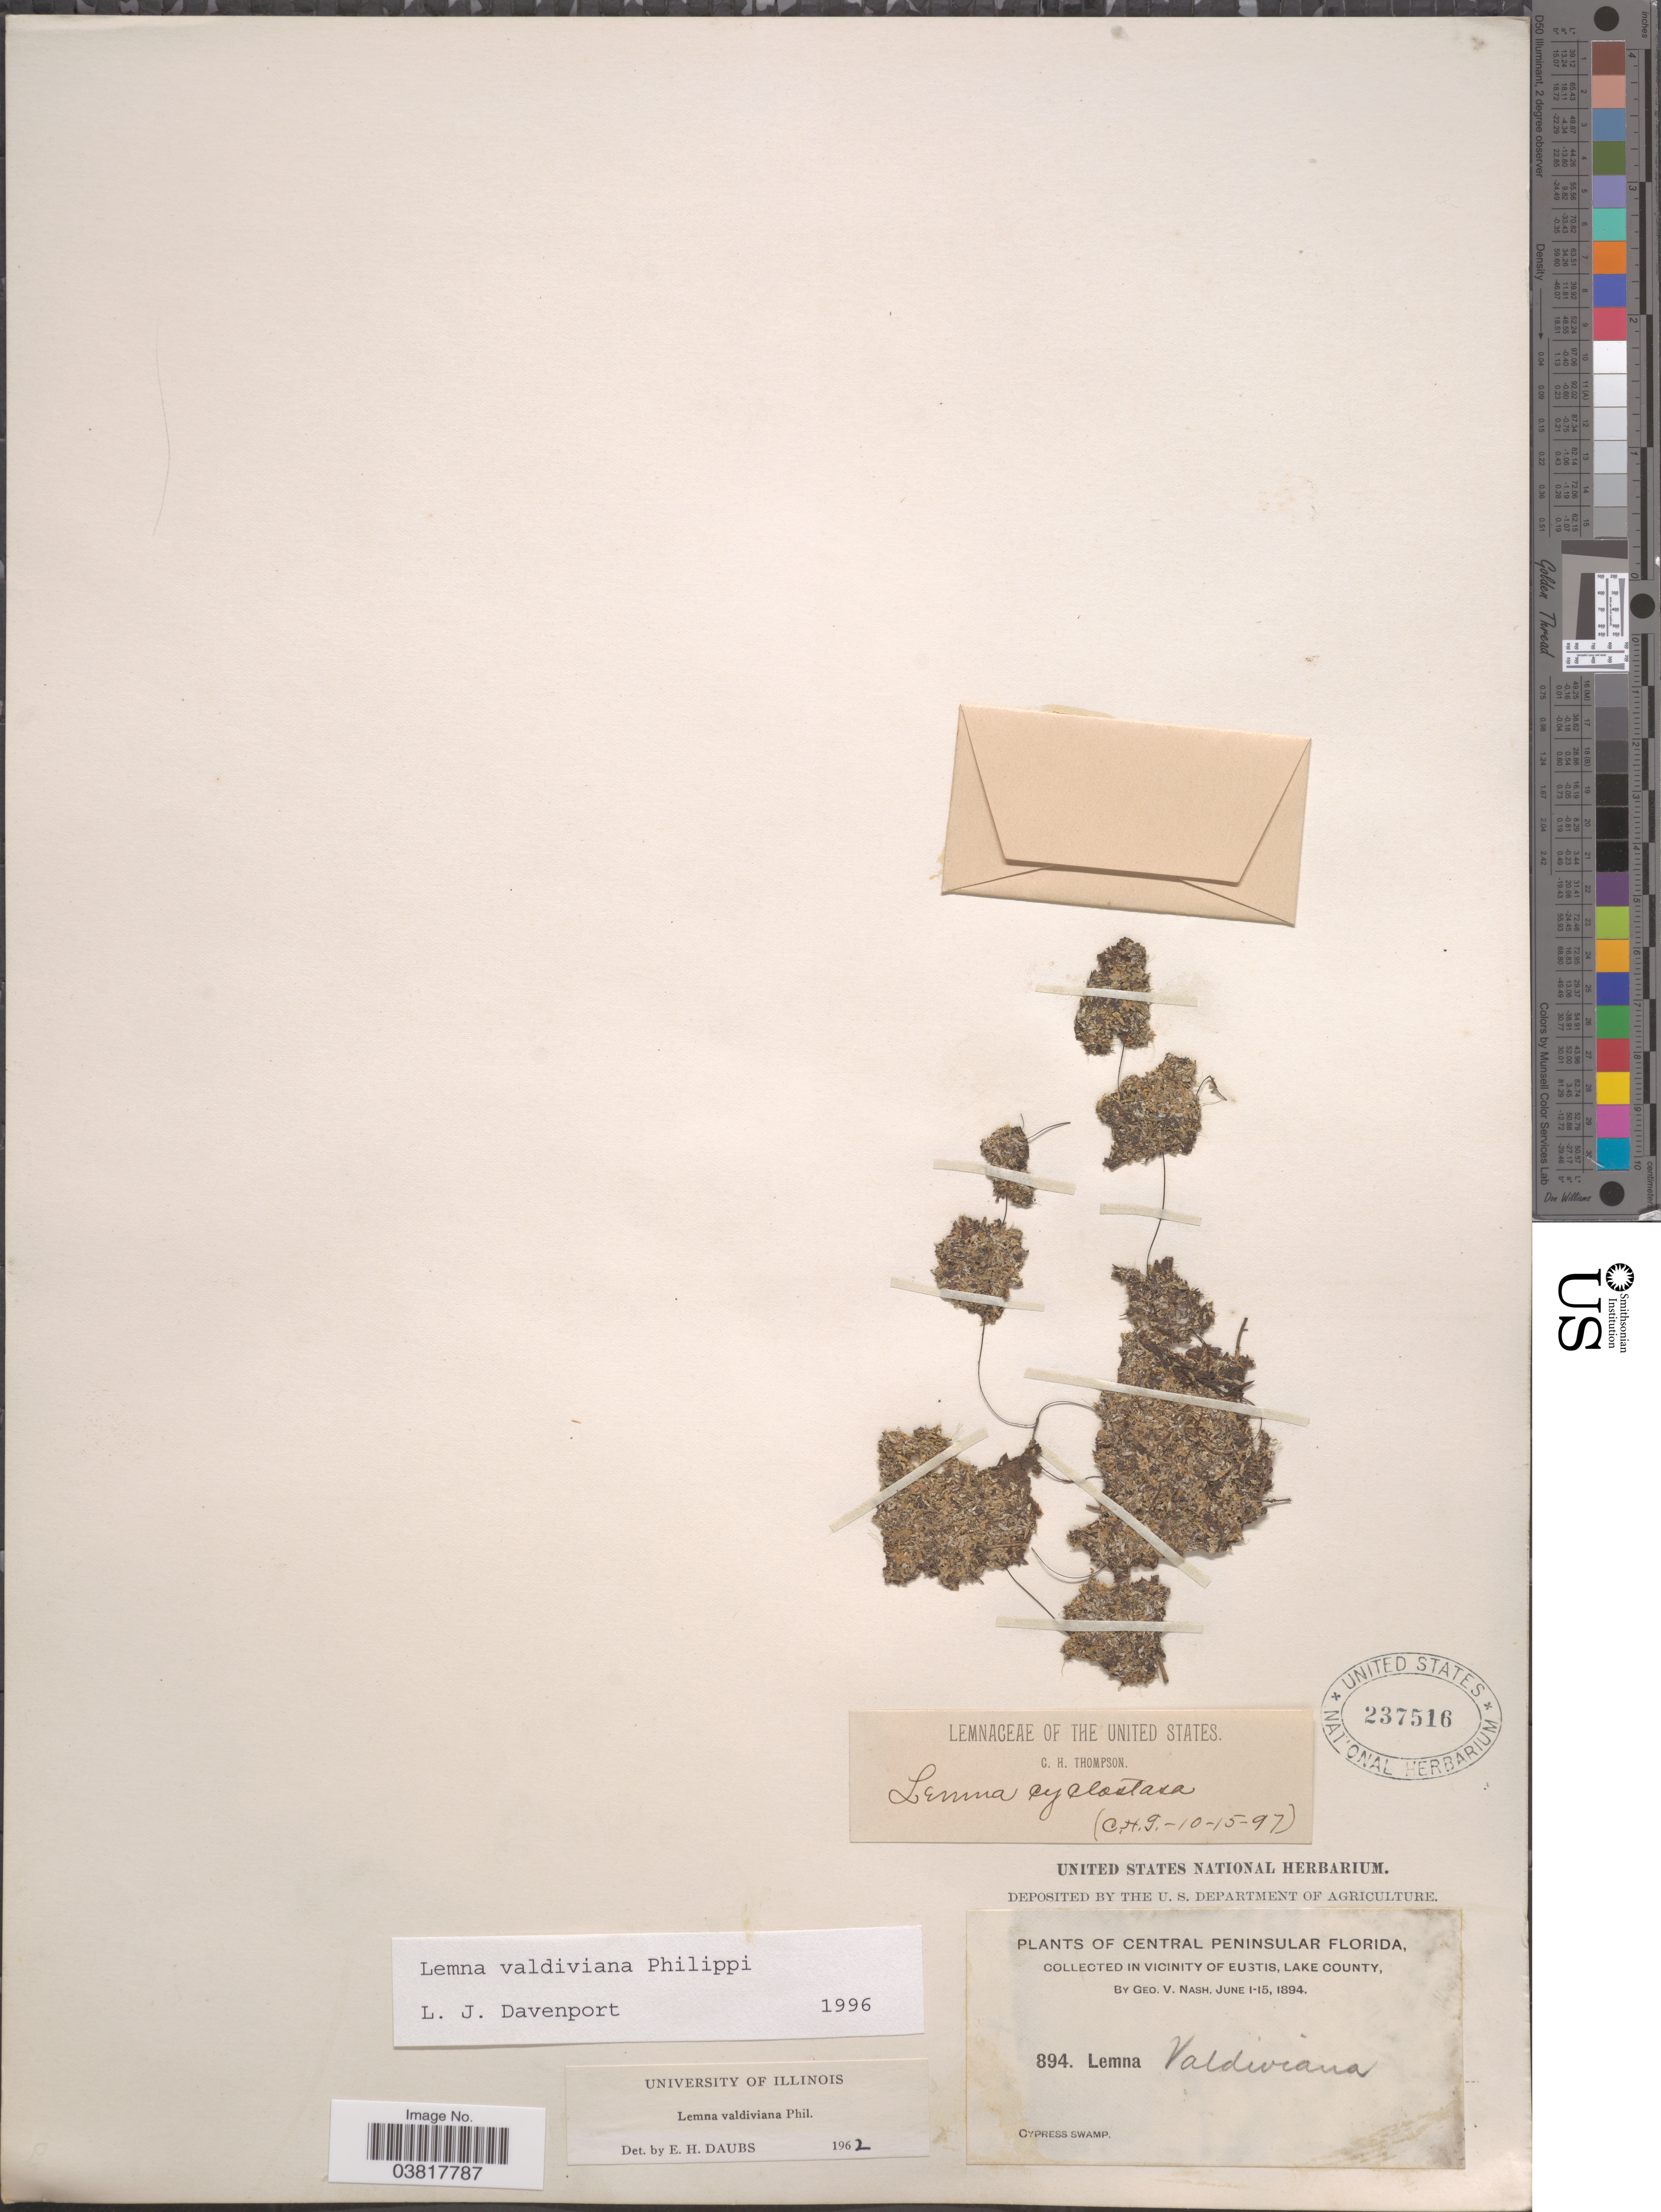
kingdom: Plantae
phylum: Tracheophyta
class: Liliopsida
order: Alismatales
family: Araceae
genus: Lemna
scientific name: Lemna valdiviana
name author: Phil.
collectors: G. V. Nash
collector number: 894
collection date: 1894-06-01/1894-06-15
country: United States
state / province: Florida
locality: Central Peninsular Florida. In Vicinity of Eustis, Lake County. Cypress Swamp.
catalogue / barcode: US 237516